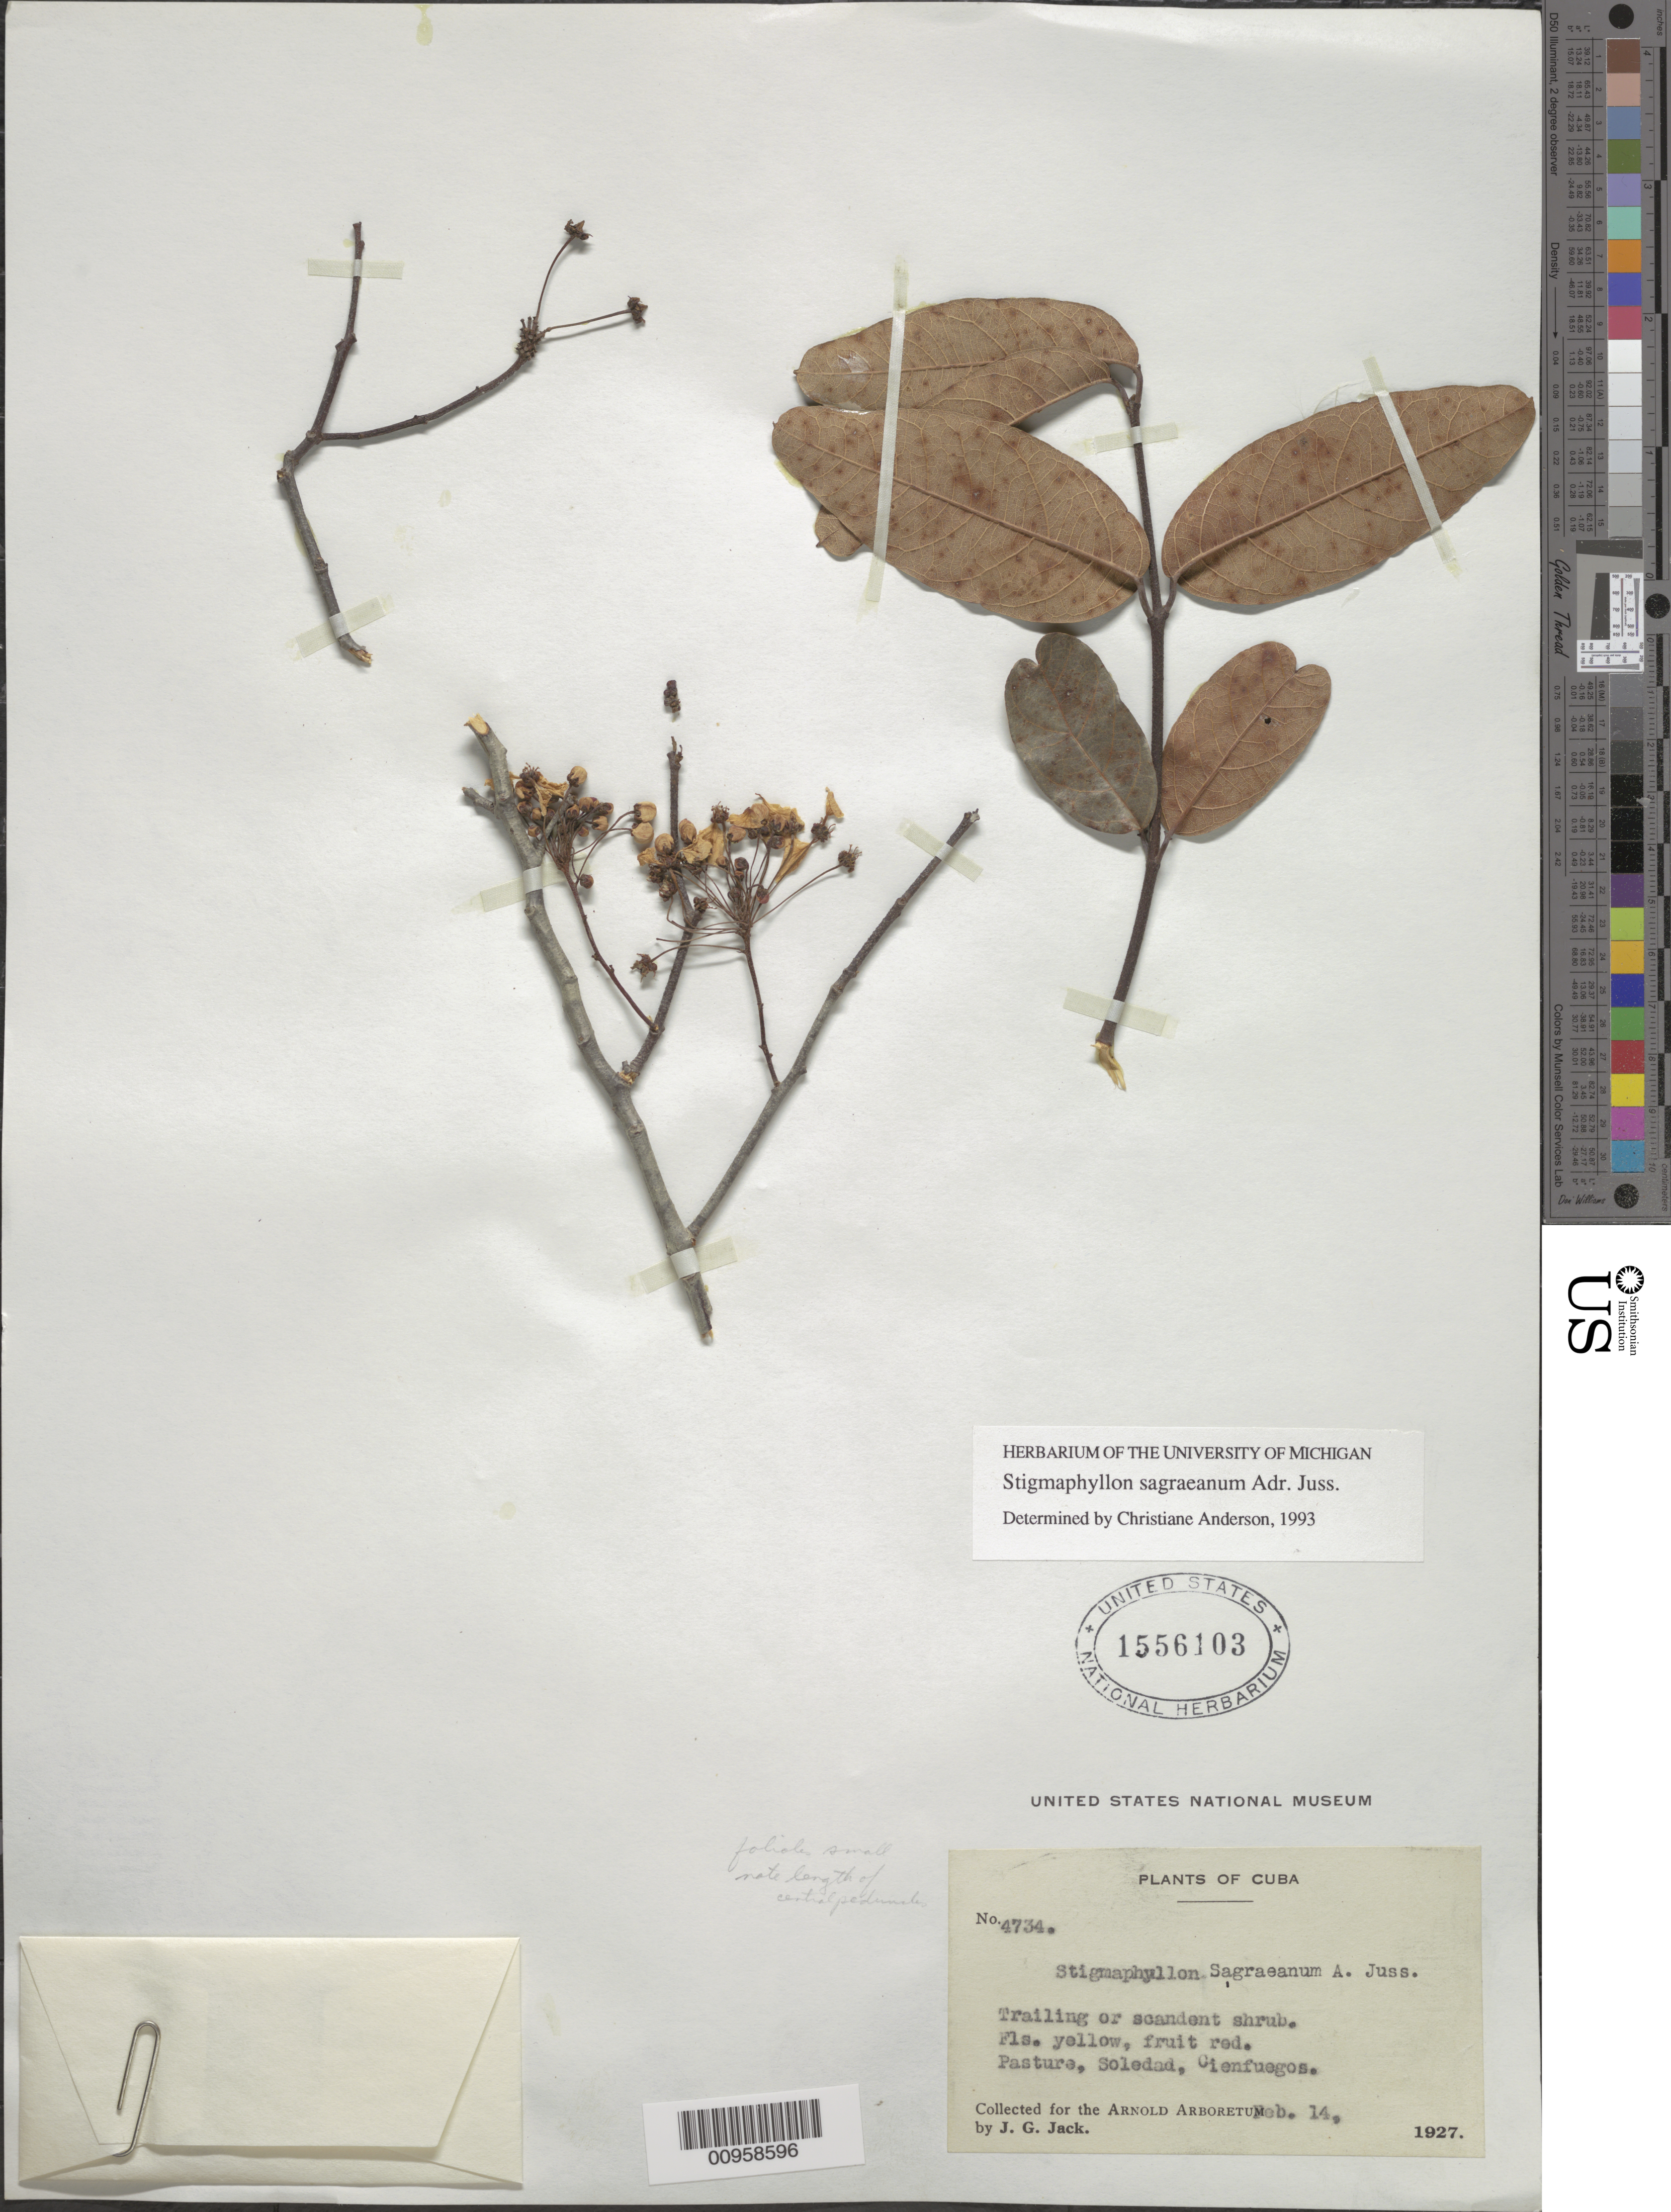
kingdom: Plantae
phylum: Tracheophyta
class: Magnoliopsida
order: Malpighiales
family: Malpighiaceae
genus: Stigmaphyllon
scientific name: Stigmaphyllon sagraeanum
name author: Juss.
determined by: Anderson, C.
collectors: J. G. Jack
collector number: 4734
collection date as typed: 14 Feb 1927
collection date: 1927-02-14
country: Cuba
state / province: Cienfuegos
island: Cuba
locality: Pasture, Soledad, Cienfuegos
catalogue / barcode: US 1556103